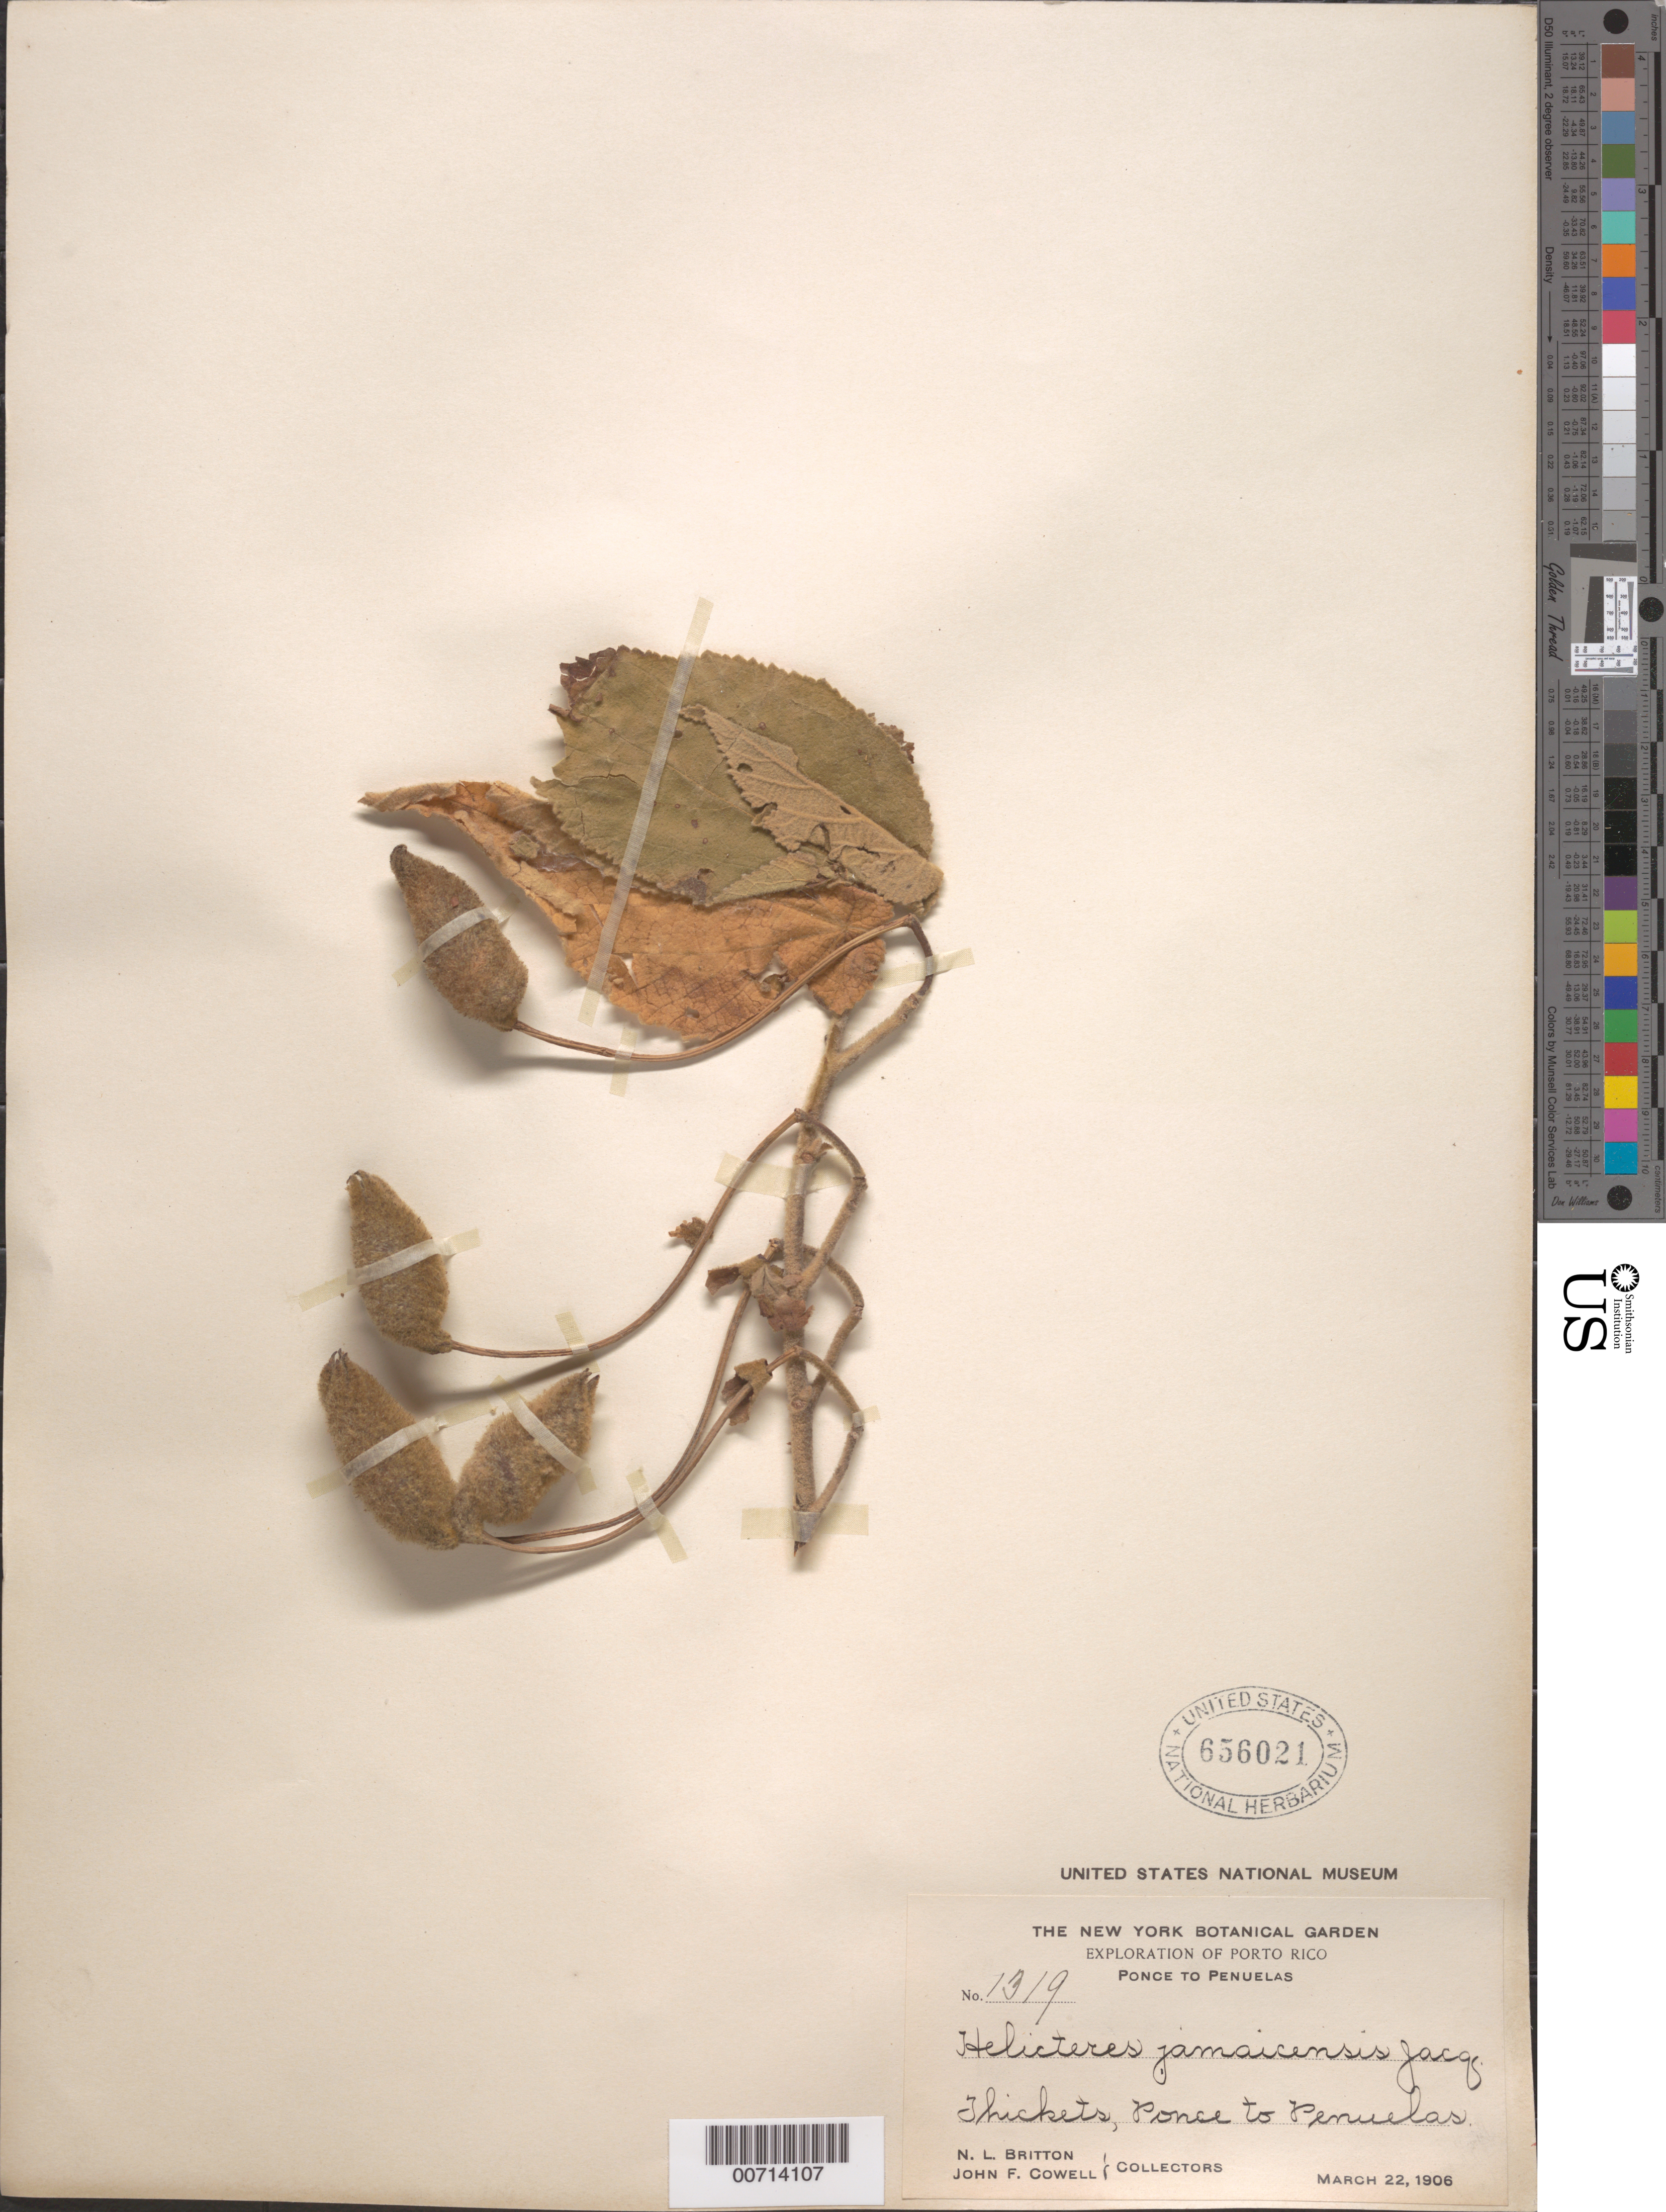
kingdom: Plantae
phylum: Tracheophyta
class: Magnoliopsida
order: Malvales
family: Malvaceae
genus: Helicteres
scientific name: Helicteres jamaicensis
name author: Jacq.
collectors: N. Britton & J. F. Cowell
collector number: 1319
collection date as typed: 22 Mar 1906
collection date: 1906-03-22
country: Puerto Rico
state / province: Ponce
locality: Ponce to Peñuelas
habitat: Thickets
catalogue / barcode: US 656021